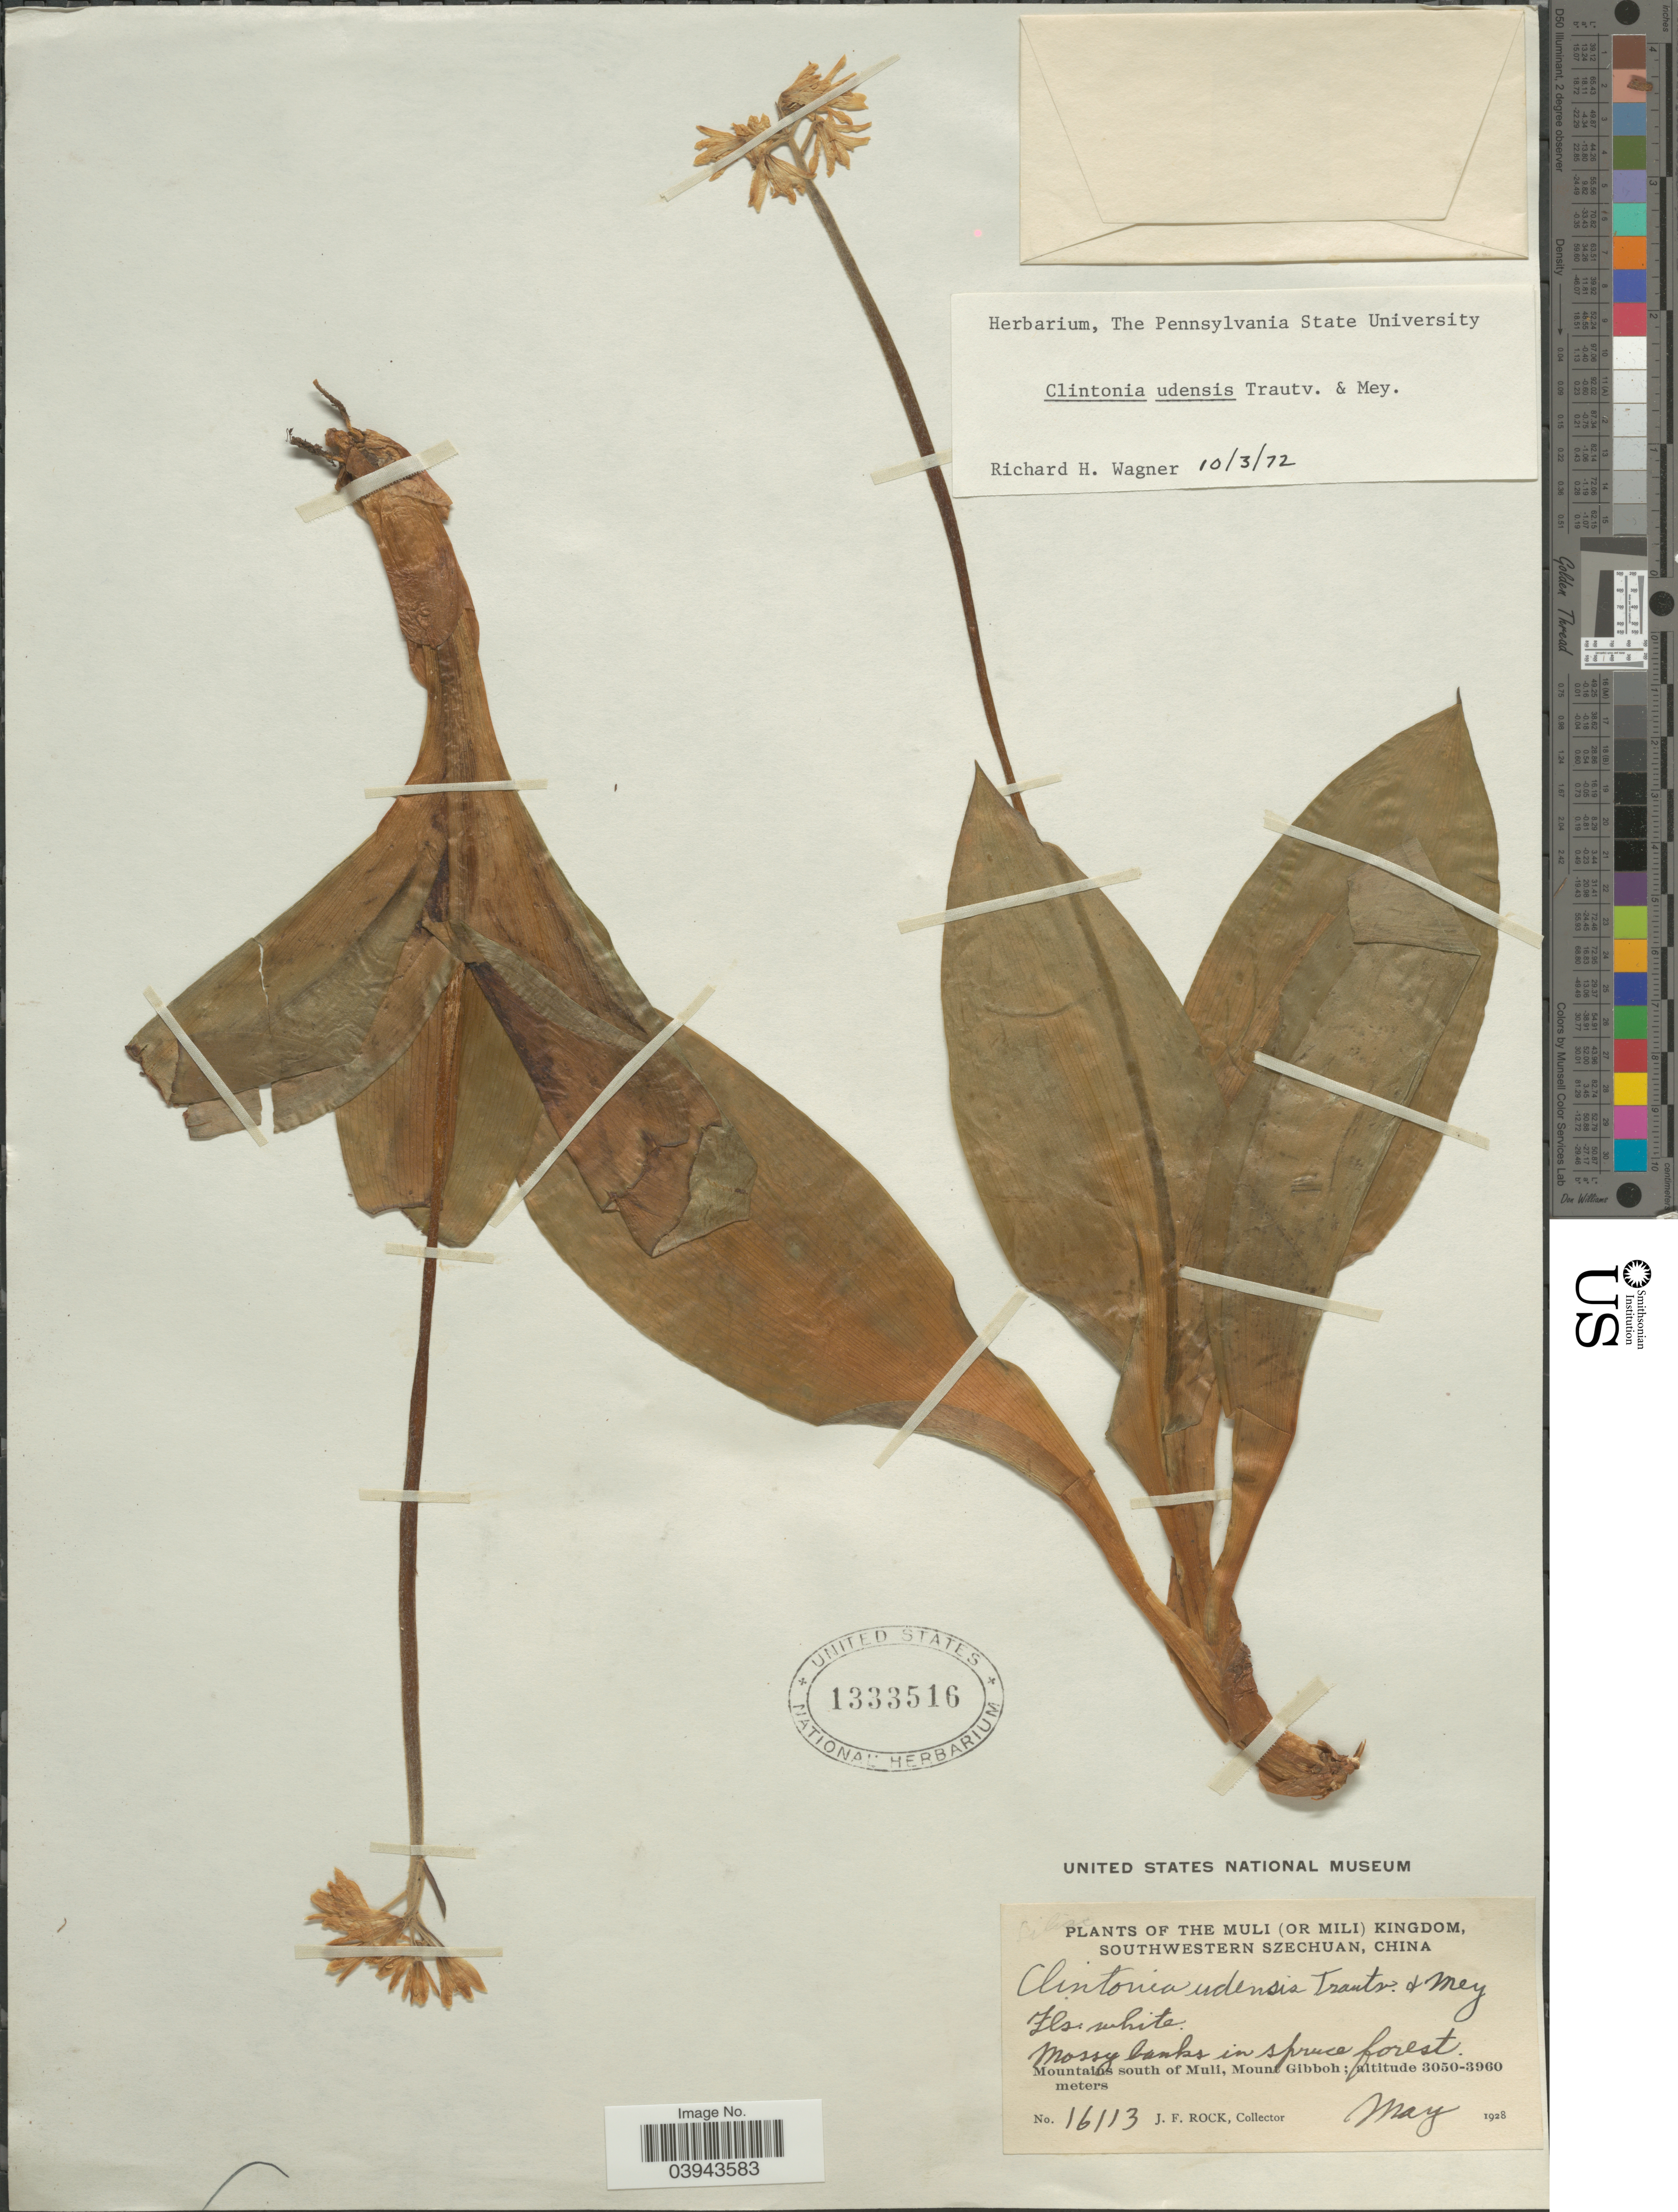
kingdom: Plantae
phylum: Tracheophyta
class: Liliopsida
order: Liliales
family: Liliaceae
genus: Clintonia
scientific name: Clintonia udensis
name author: Trautv. & C.A. Mey.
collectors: J. Rock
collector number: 16113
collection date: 1928-05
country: China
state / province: Sichuan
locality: The Muli (or Mili) Kingdom, Southwestern Szechuan. Mountains south of Muli, Mount Gibboh.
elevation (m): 3050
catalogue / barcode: US 1333516